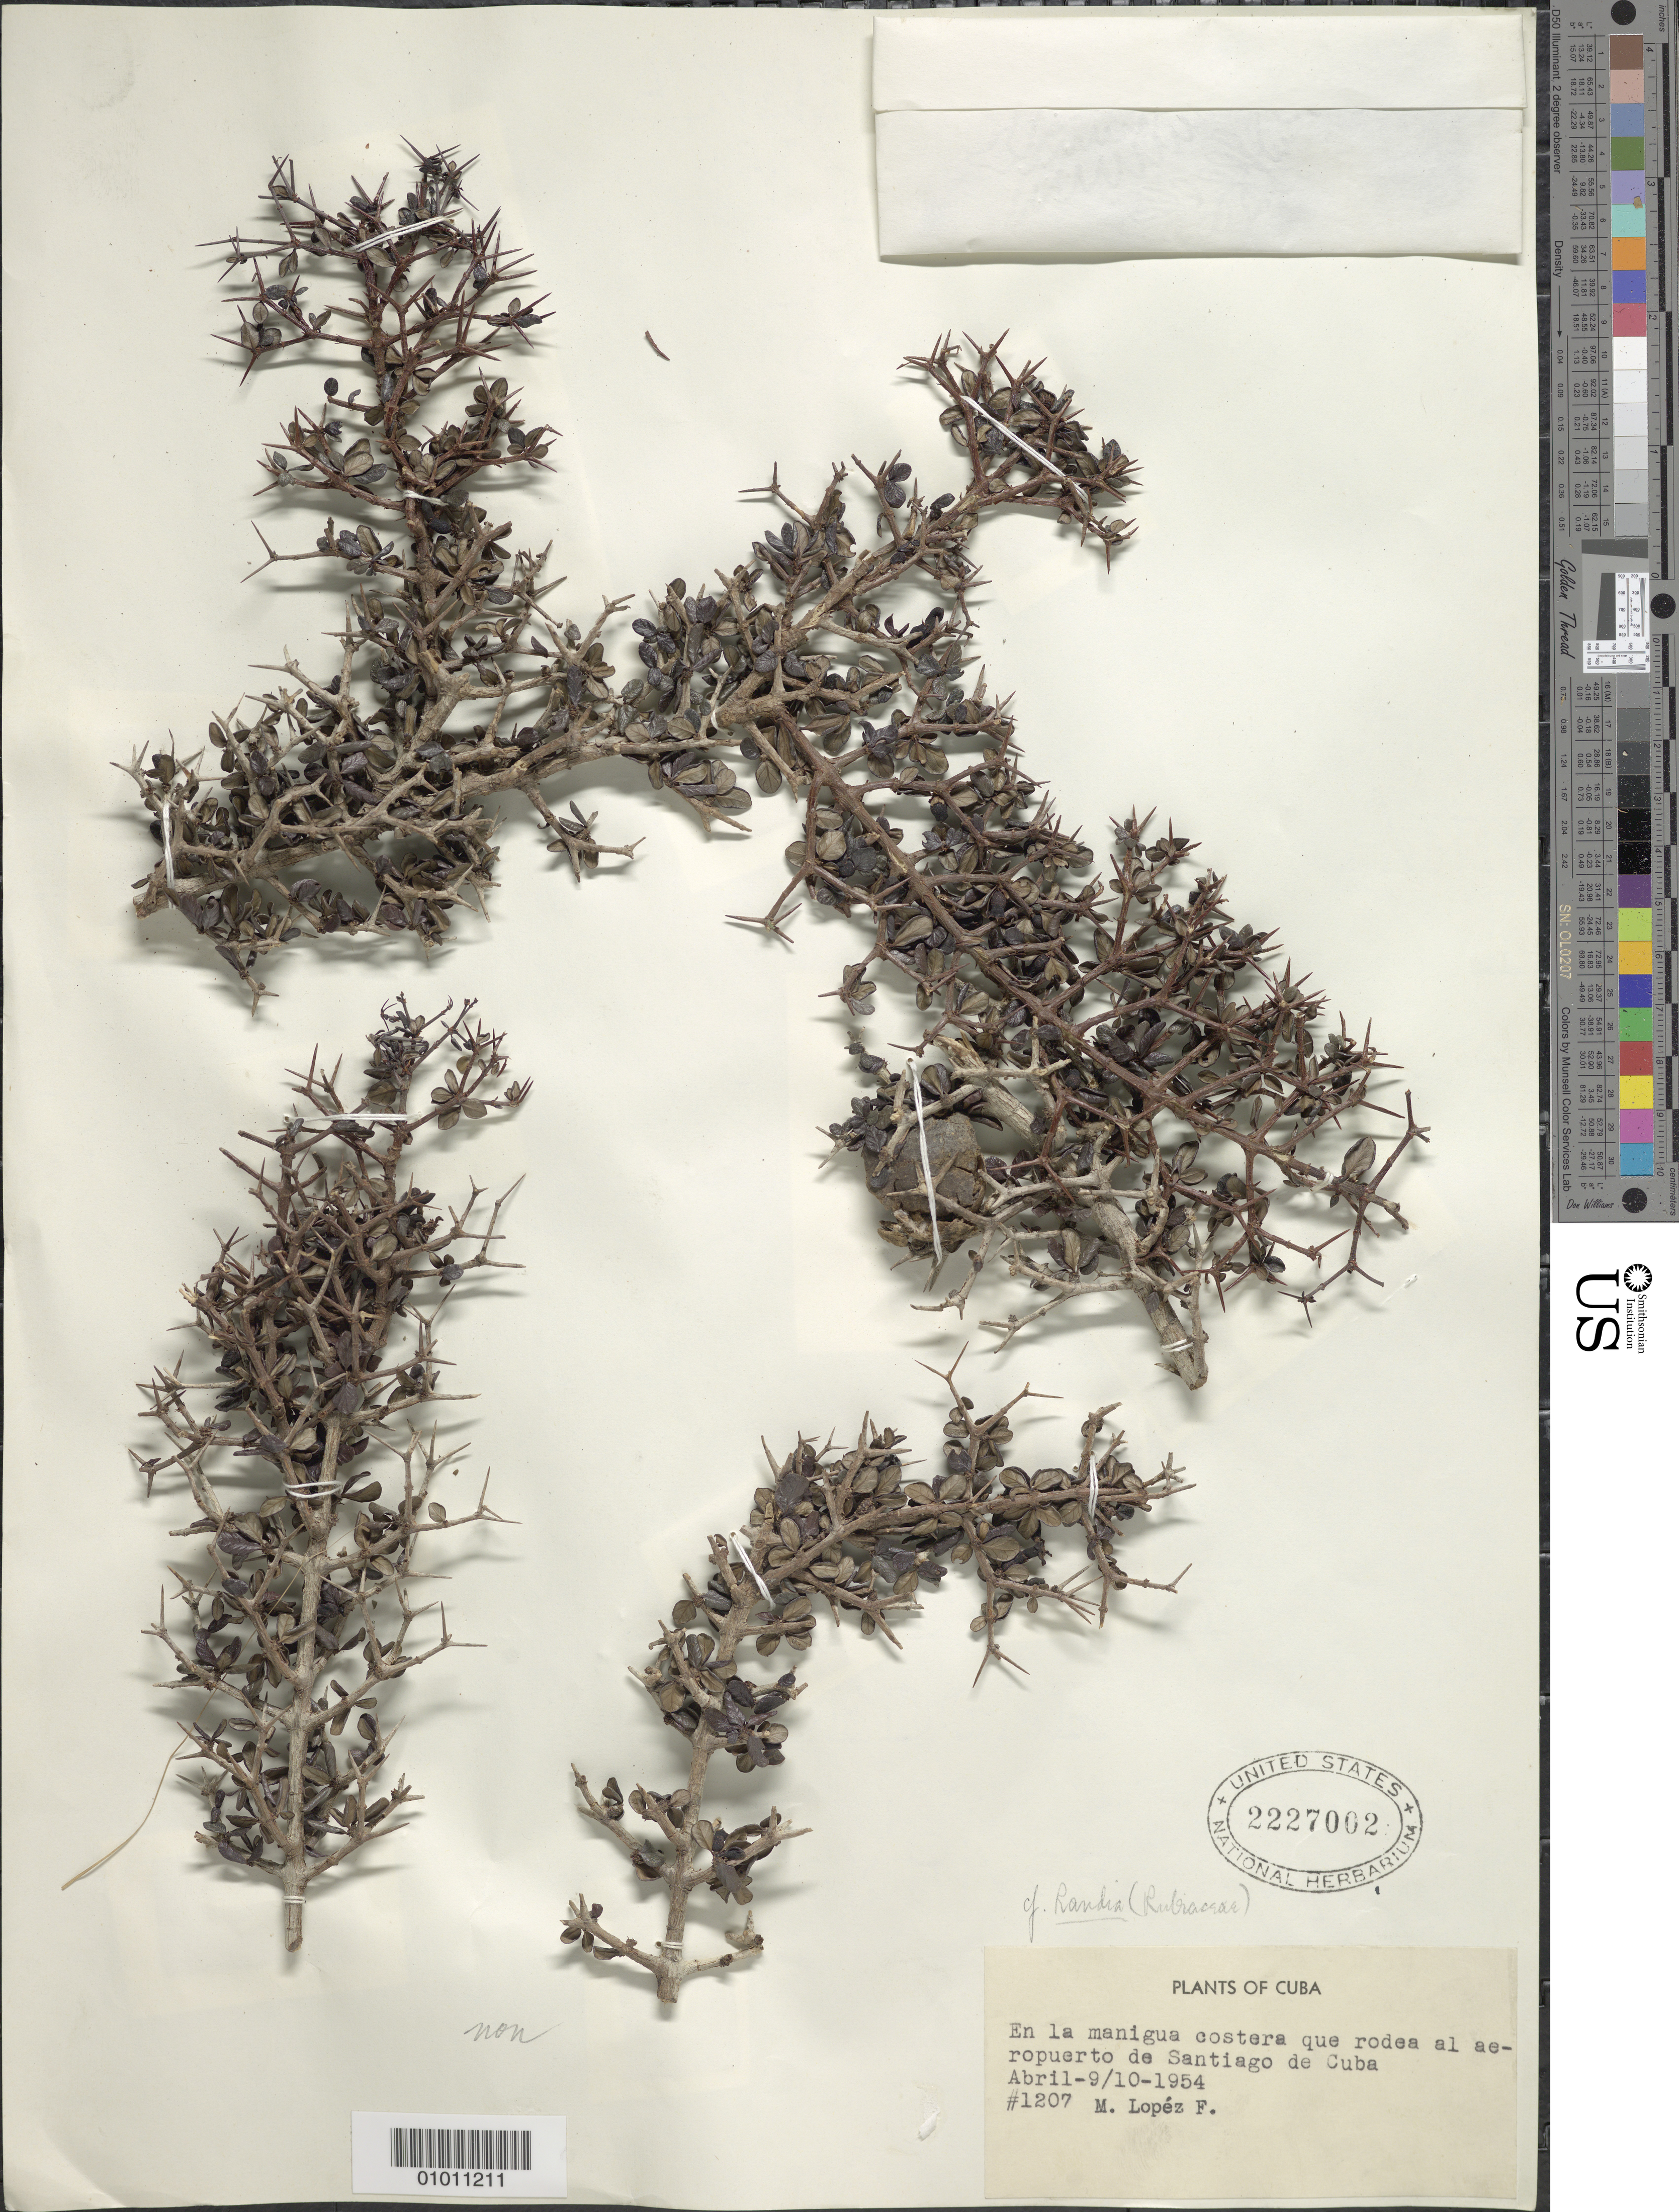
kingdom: Plantae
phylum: Tracheophyta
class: Magnoliopsida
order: Gentianales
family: Rubiaceae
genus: Randia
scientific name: Randia sp.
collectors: M. López Figueiras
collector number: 1207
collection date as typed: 09 Apr 1954 to 10 Apr 1954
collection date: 1954-04-09/1954-04-10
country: Cuba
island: Cuba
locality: Rodes al aeropuerto de Santiago de Cuba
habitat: En la manigua costera que rodes al aeropuerto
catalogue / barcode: US 2227002